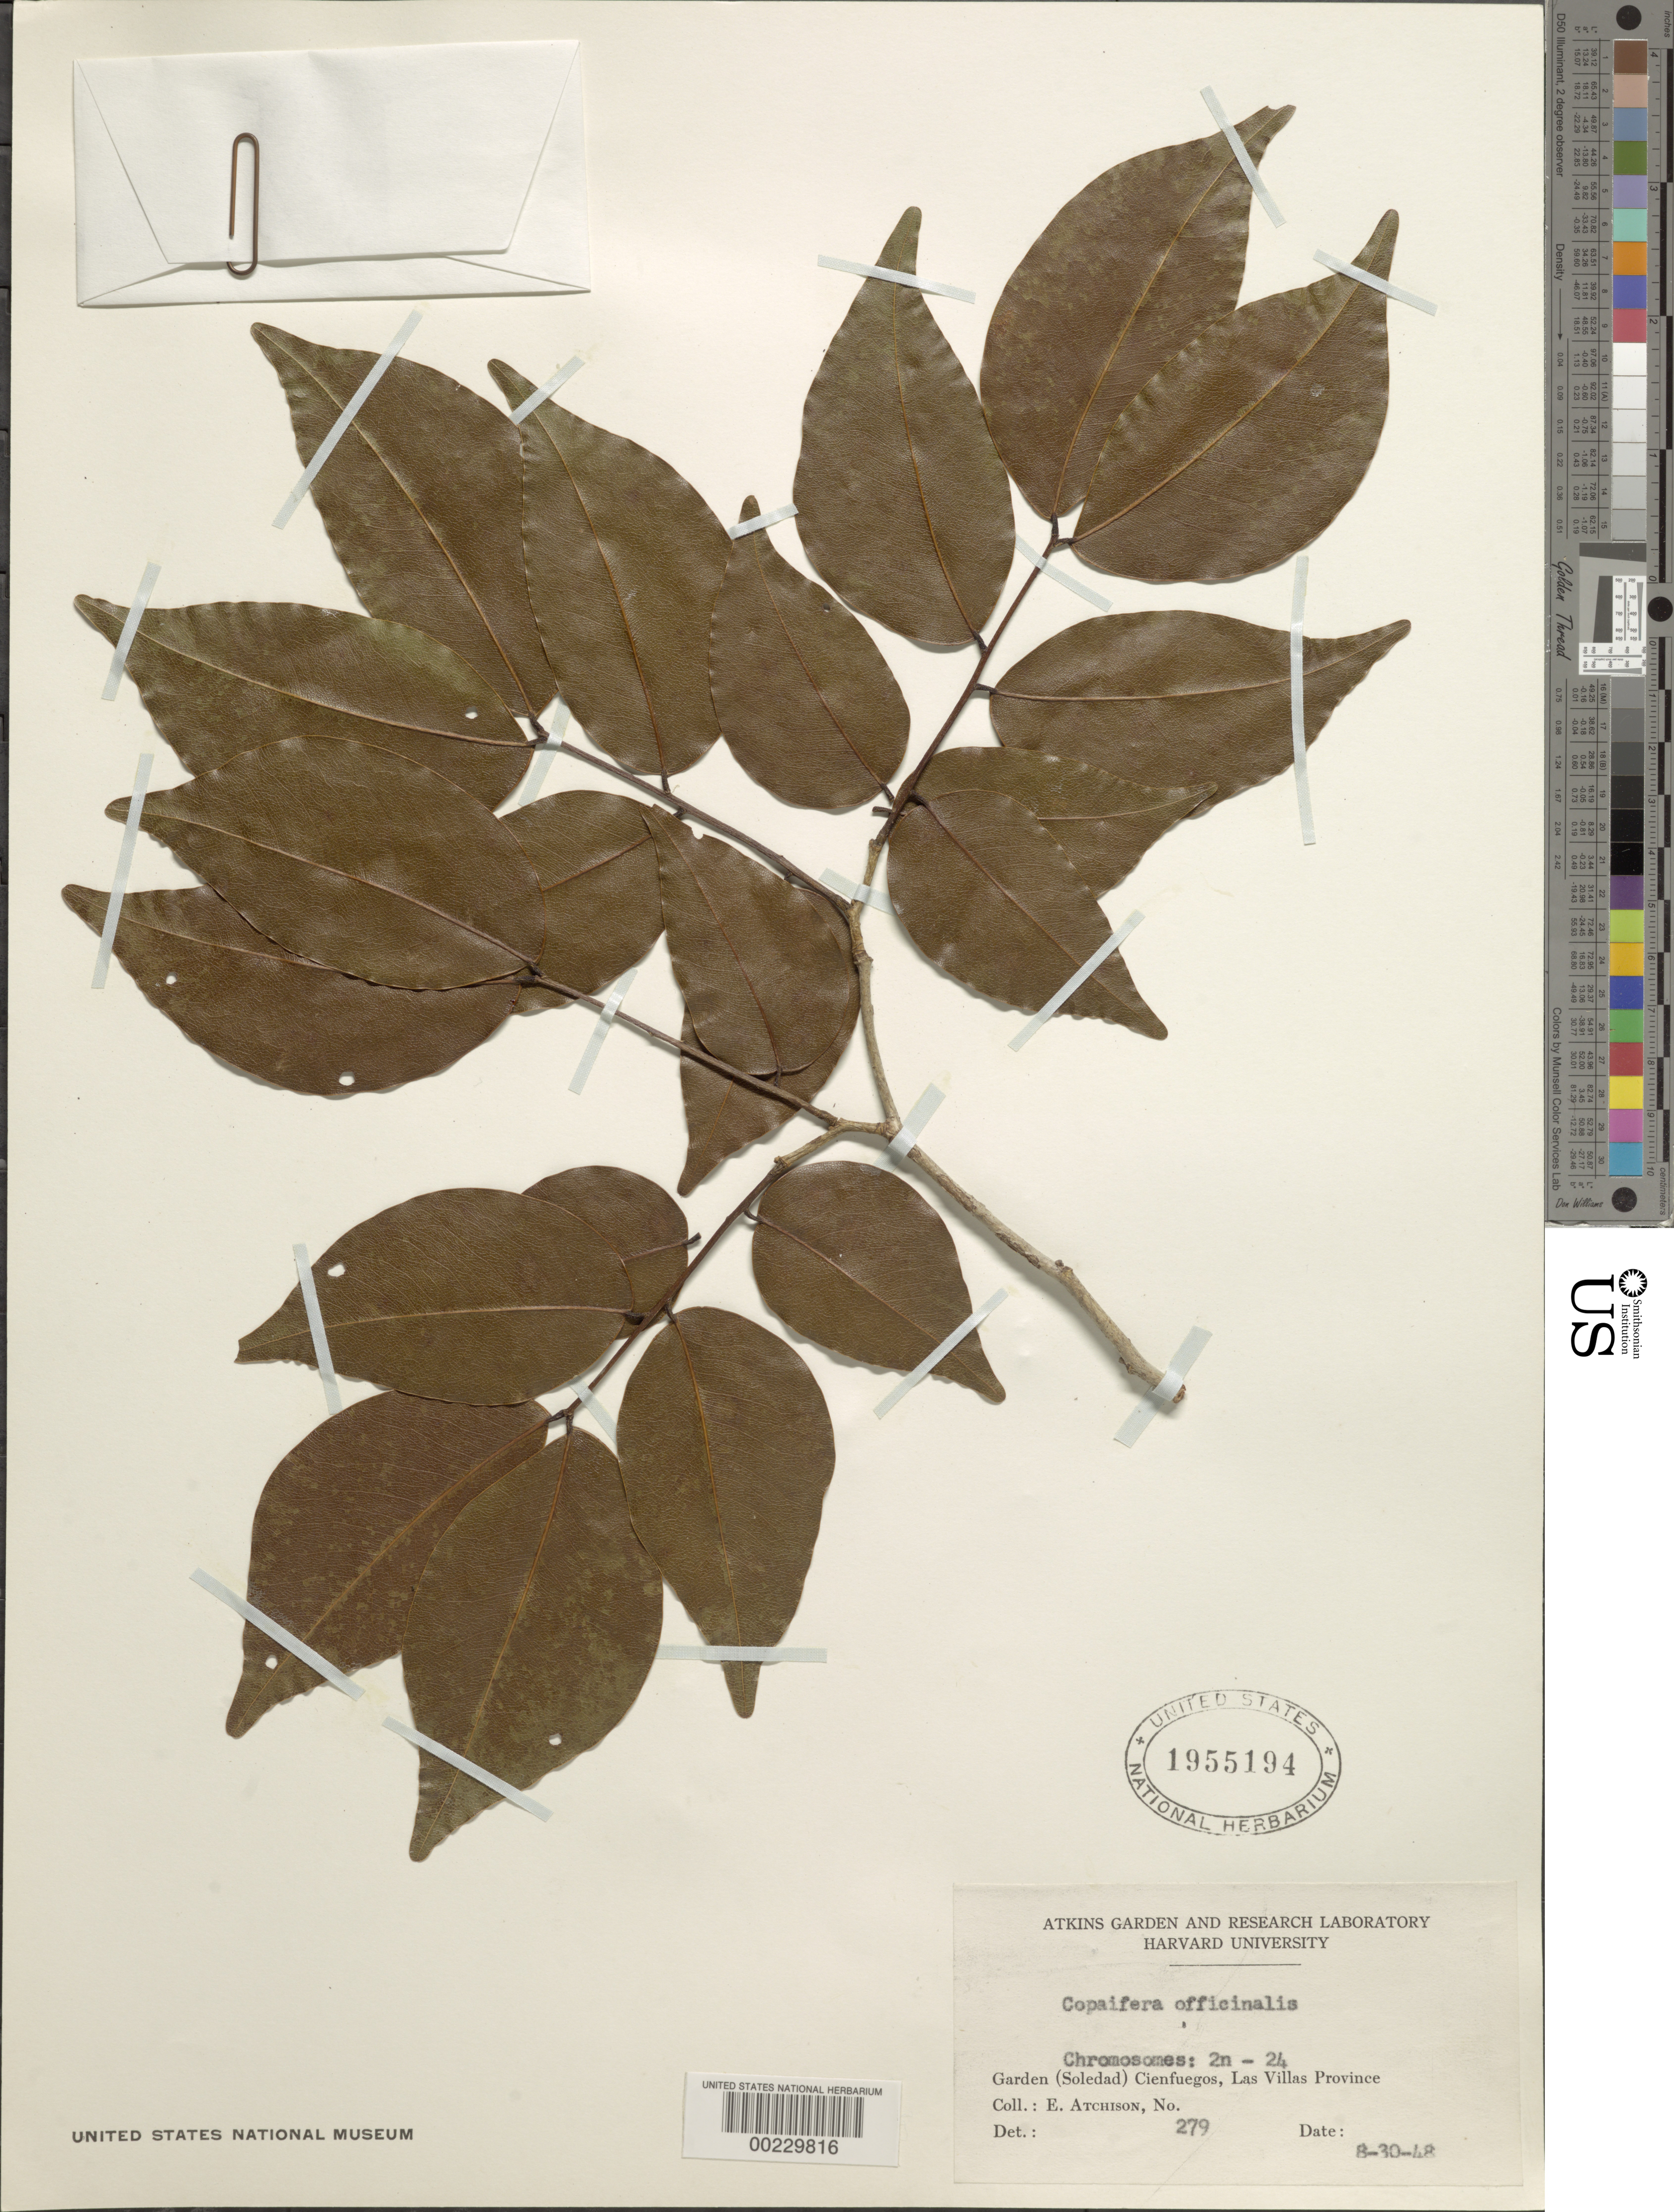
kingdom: Plantae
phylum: Tracheophyta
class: Magnoliopsida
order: Fabales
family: Fabaceae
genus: Copaifera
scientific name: Copaifera officinalis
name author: (Jacq.) L.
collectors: E. Atchison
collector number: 279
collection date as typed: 30 Aug 1948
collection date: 1948-08-30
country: Cuba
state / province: Las Villas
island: Greater Antilles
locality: Garden (soledad) cienfuegos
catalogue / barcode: US 1955194